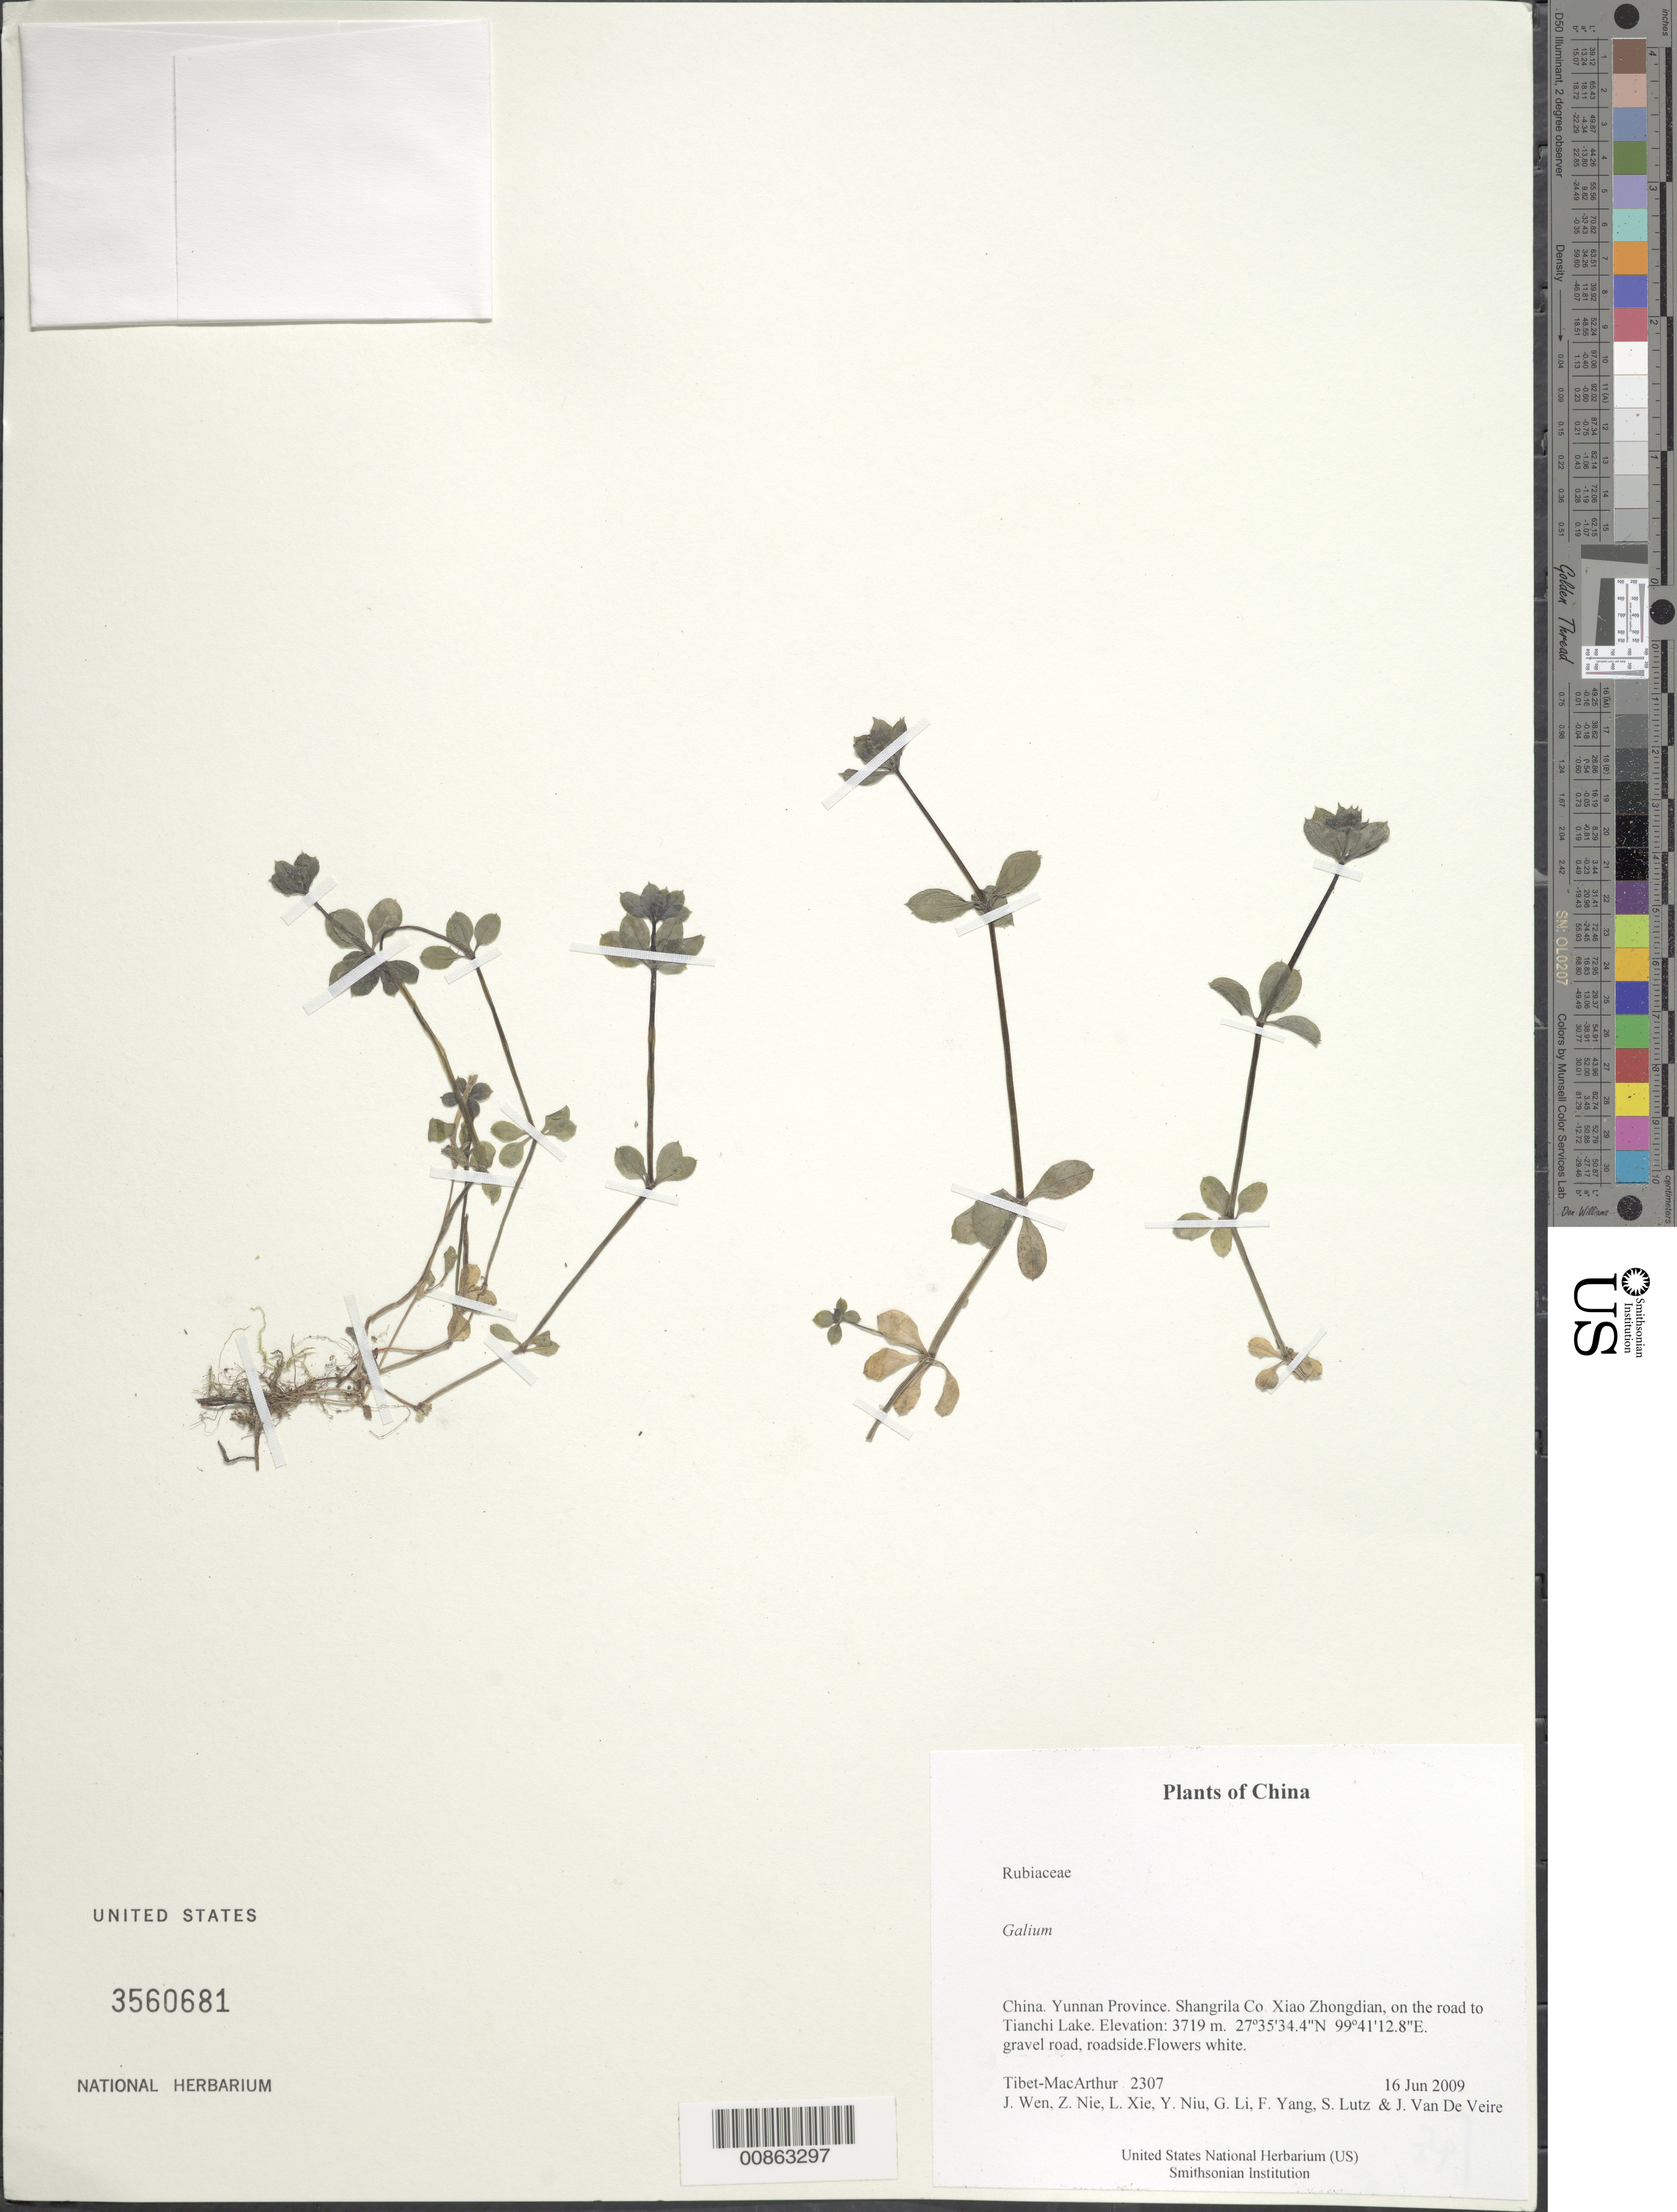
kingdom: Plantae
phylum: Tracheophyta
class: Magnoliopsida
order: Gentianales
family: Rubiaceae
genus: Galium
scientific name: Galium sp.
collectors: Tibet-MacArthur, J. Wen, Z. Nie, L. Xie, Y. Niu, G. Li, F. Yang, S. Lutz & J. Van De Veire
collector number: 2307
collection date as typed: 16 Jun 2009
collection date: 2009-06-16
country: China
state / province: Yunnan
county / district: Shangrila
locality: Xiao Zhongdian, on the road to Tianchi Lake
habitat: gravel road, roadside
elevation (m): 3719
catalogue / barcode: US 3560681